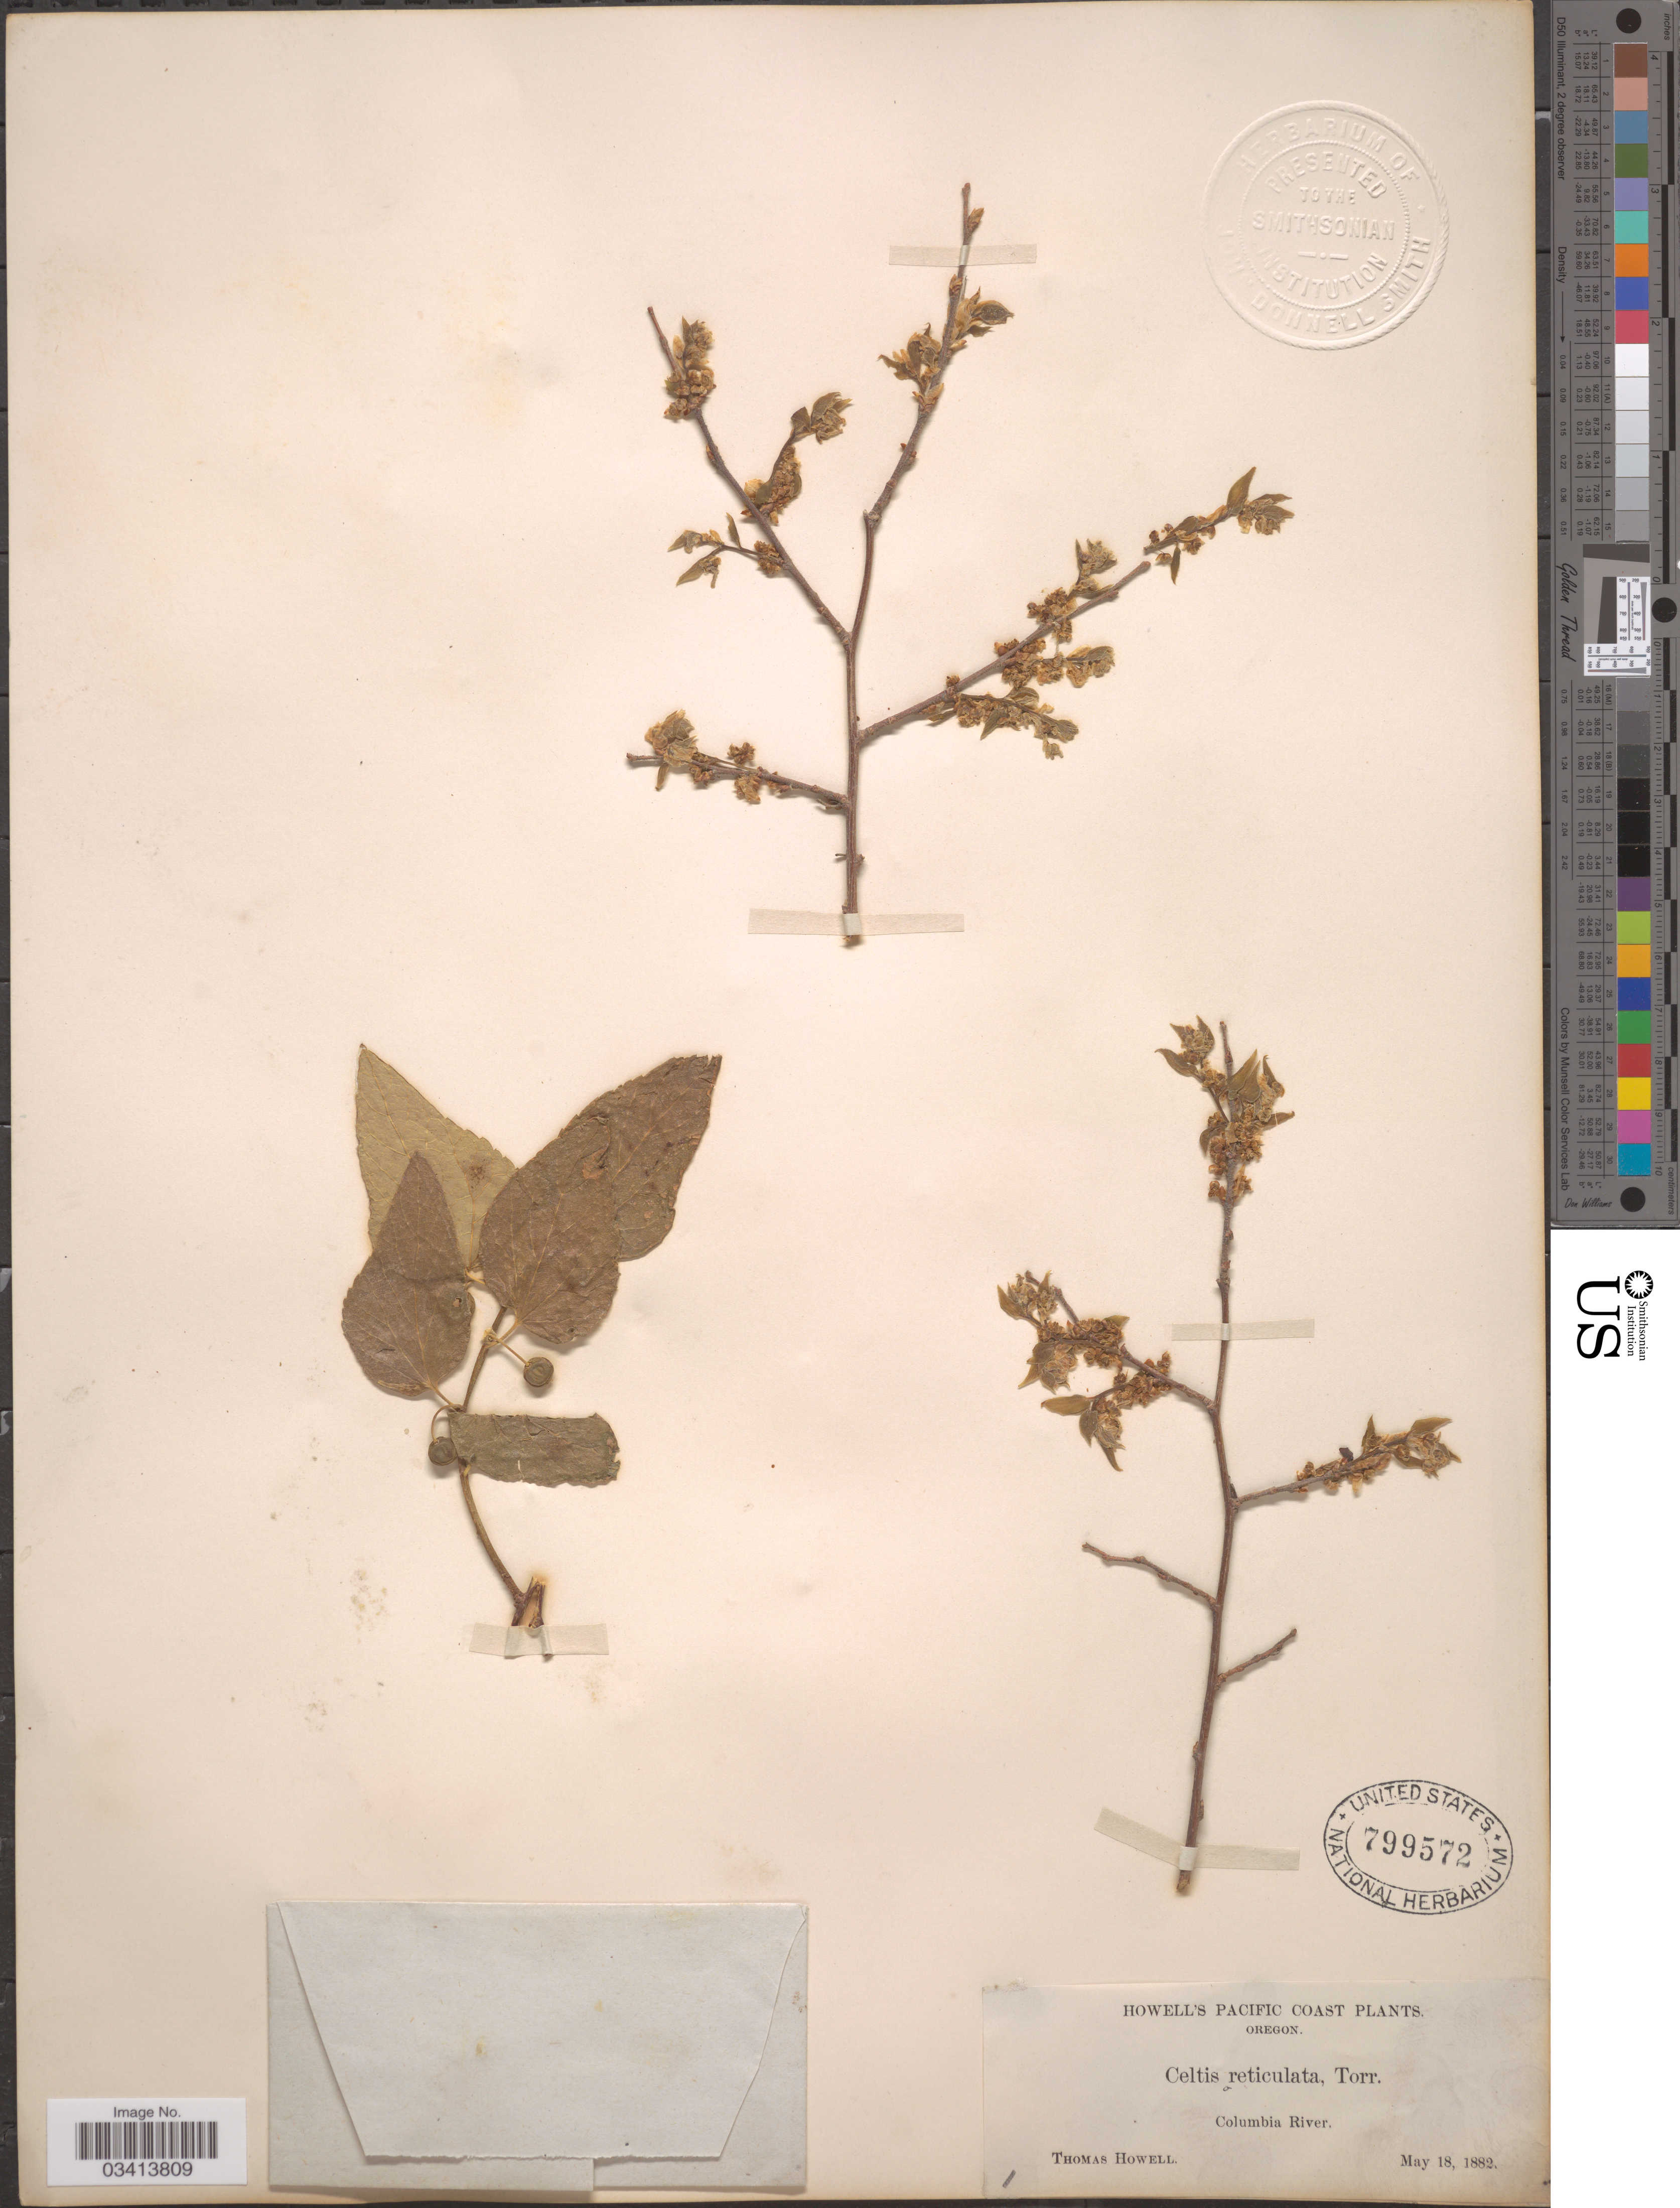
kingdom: Plantae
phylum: Tracheophyta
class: Magnoliopsida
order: Rosales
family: Cannabaceae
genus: Celtis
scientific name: Celtis laevigata var. reticulata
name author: (Torr.) L.D. Benson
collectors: T. Howell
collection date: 1882-05-18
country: United States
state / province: Oregon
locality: Pacific Coast. Columbia River.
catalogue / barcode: US 799572